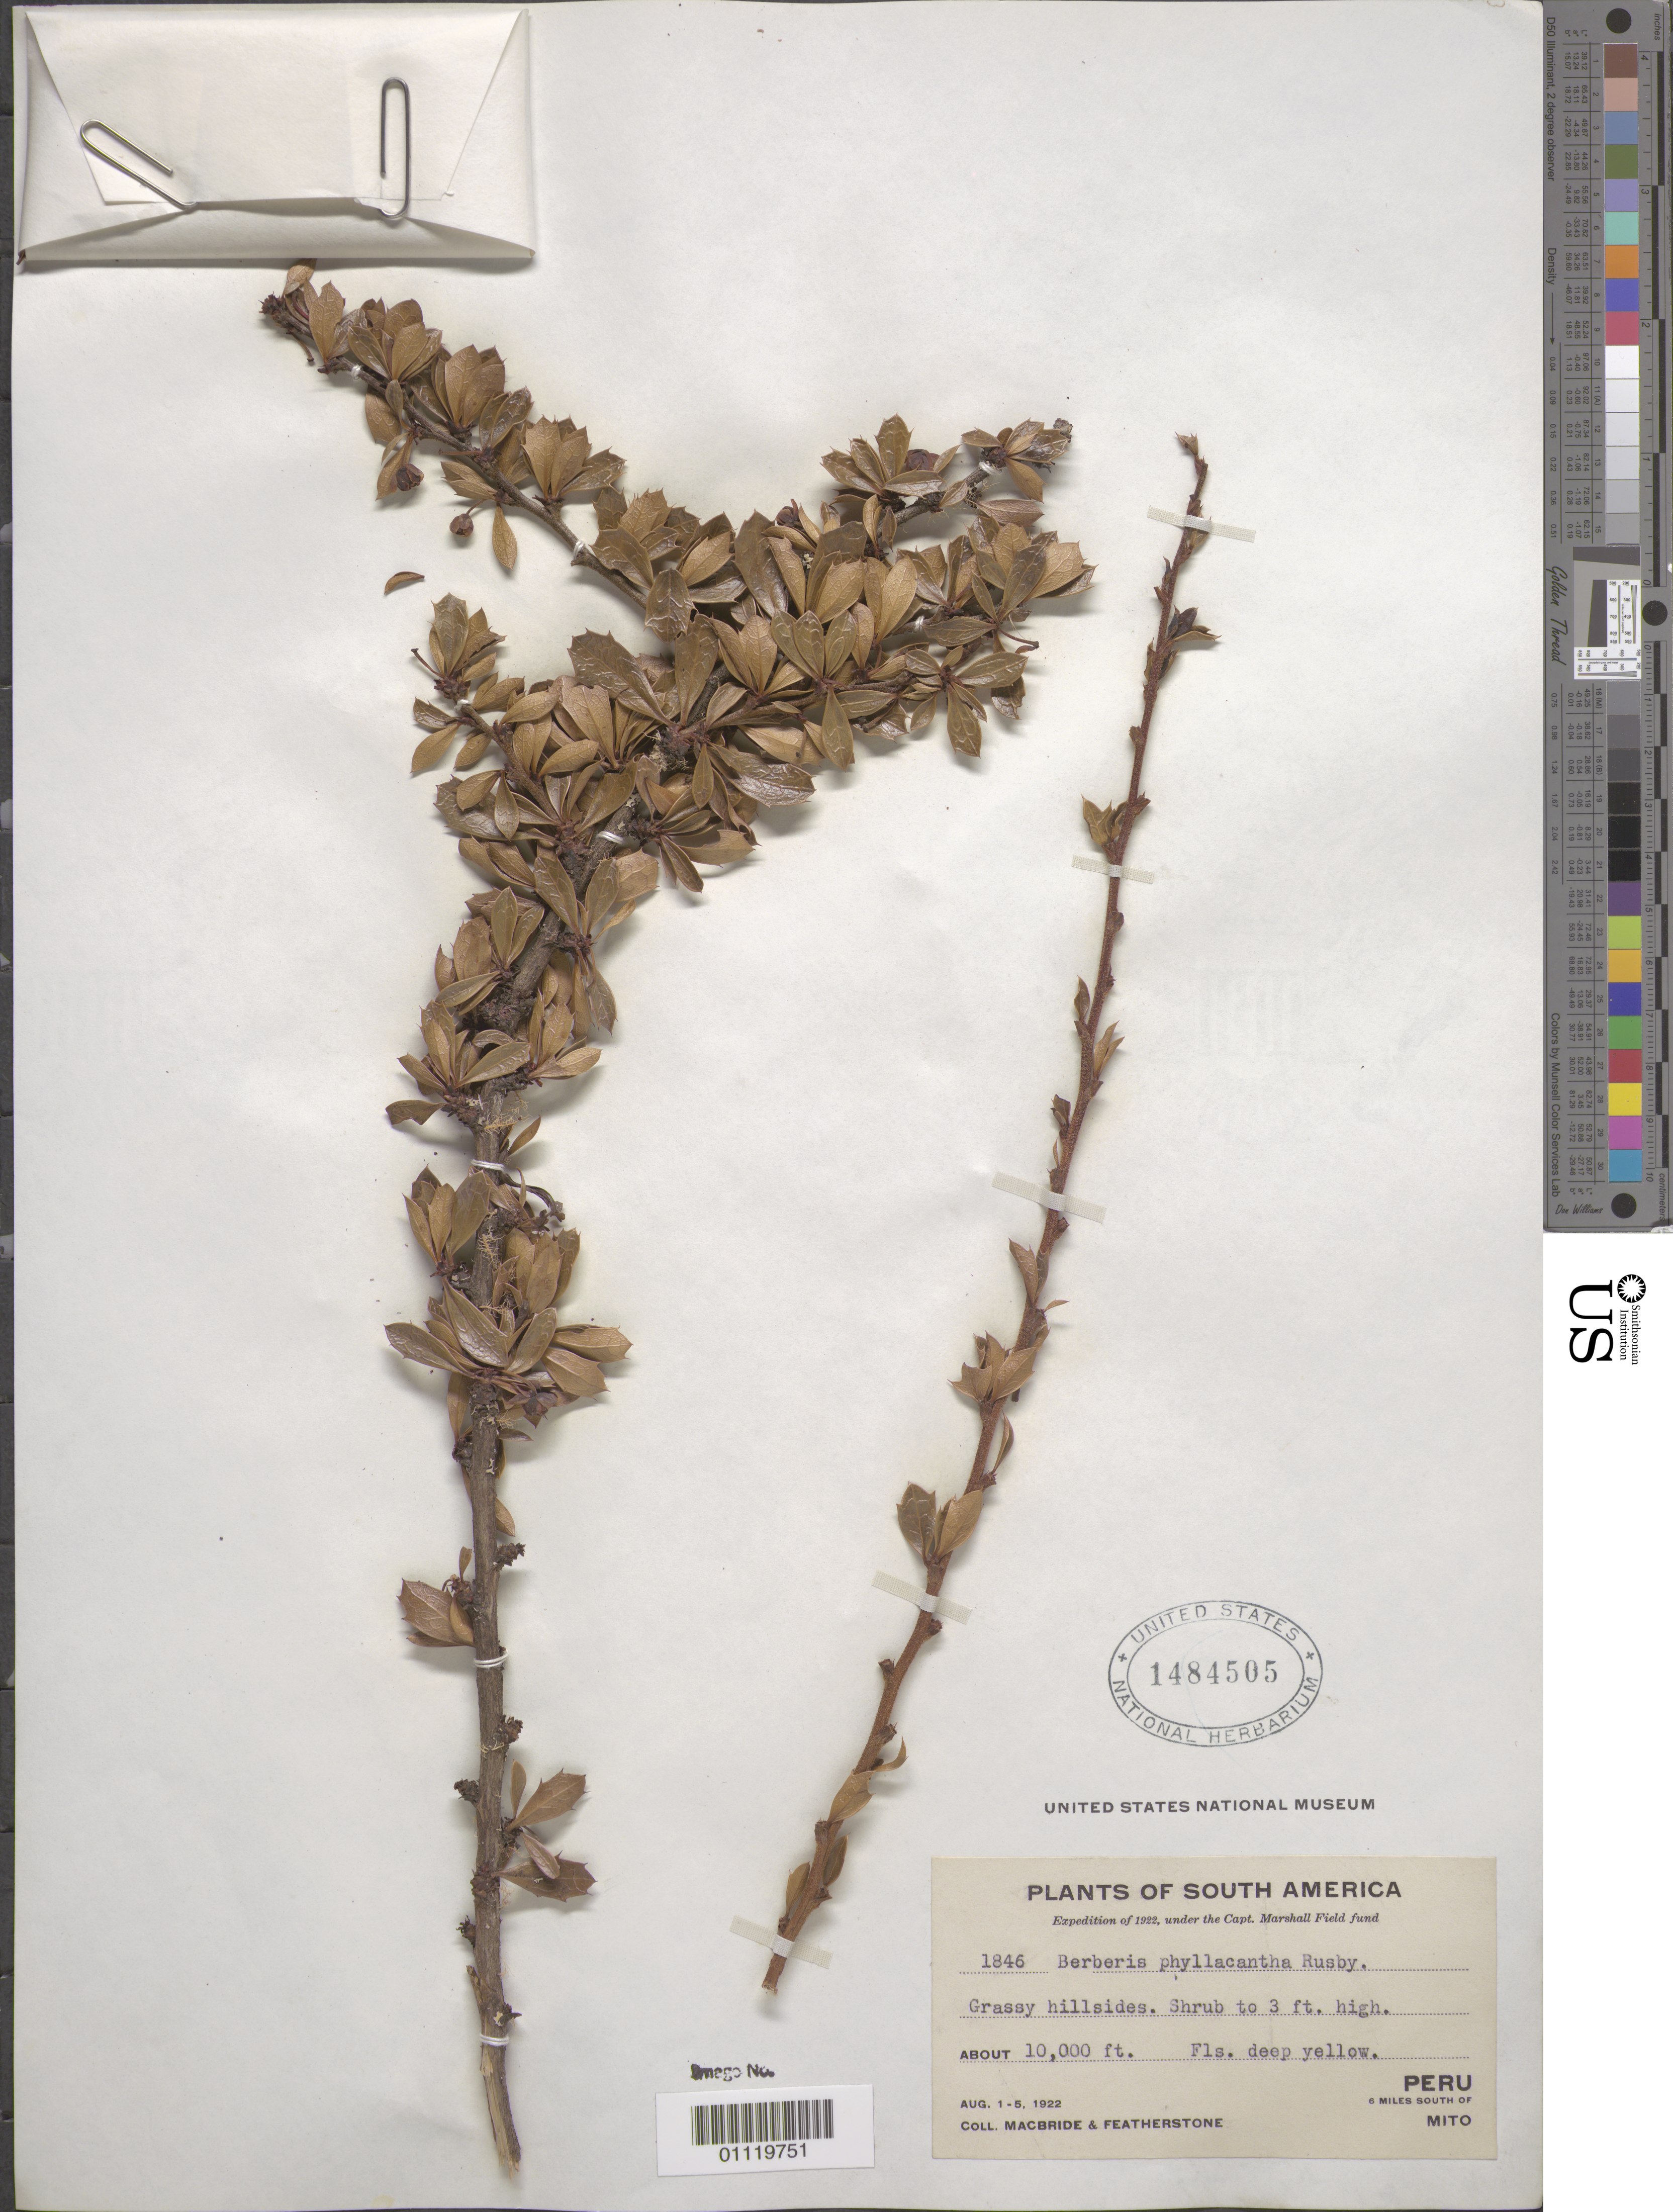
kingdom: Plantae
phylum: Tracheophyta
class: Magnoliopsida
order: Ranunculales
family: Berberidaceae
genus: Berberis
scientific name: Berberis phyllacantha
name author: Rusby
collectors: J. F. Macbride & W. Featherstone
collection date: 1922-08-01/1922-08-05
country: Peru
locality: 5 miles S of Mito. Grassy hillsides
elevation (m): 3048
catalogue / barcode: US 1484505